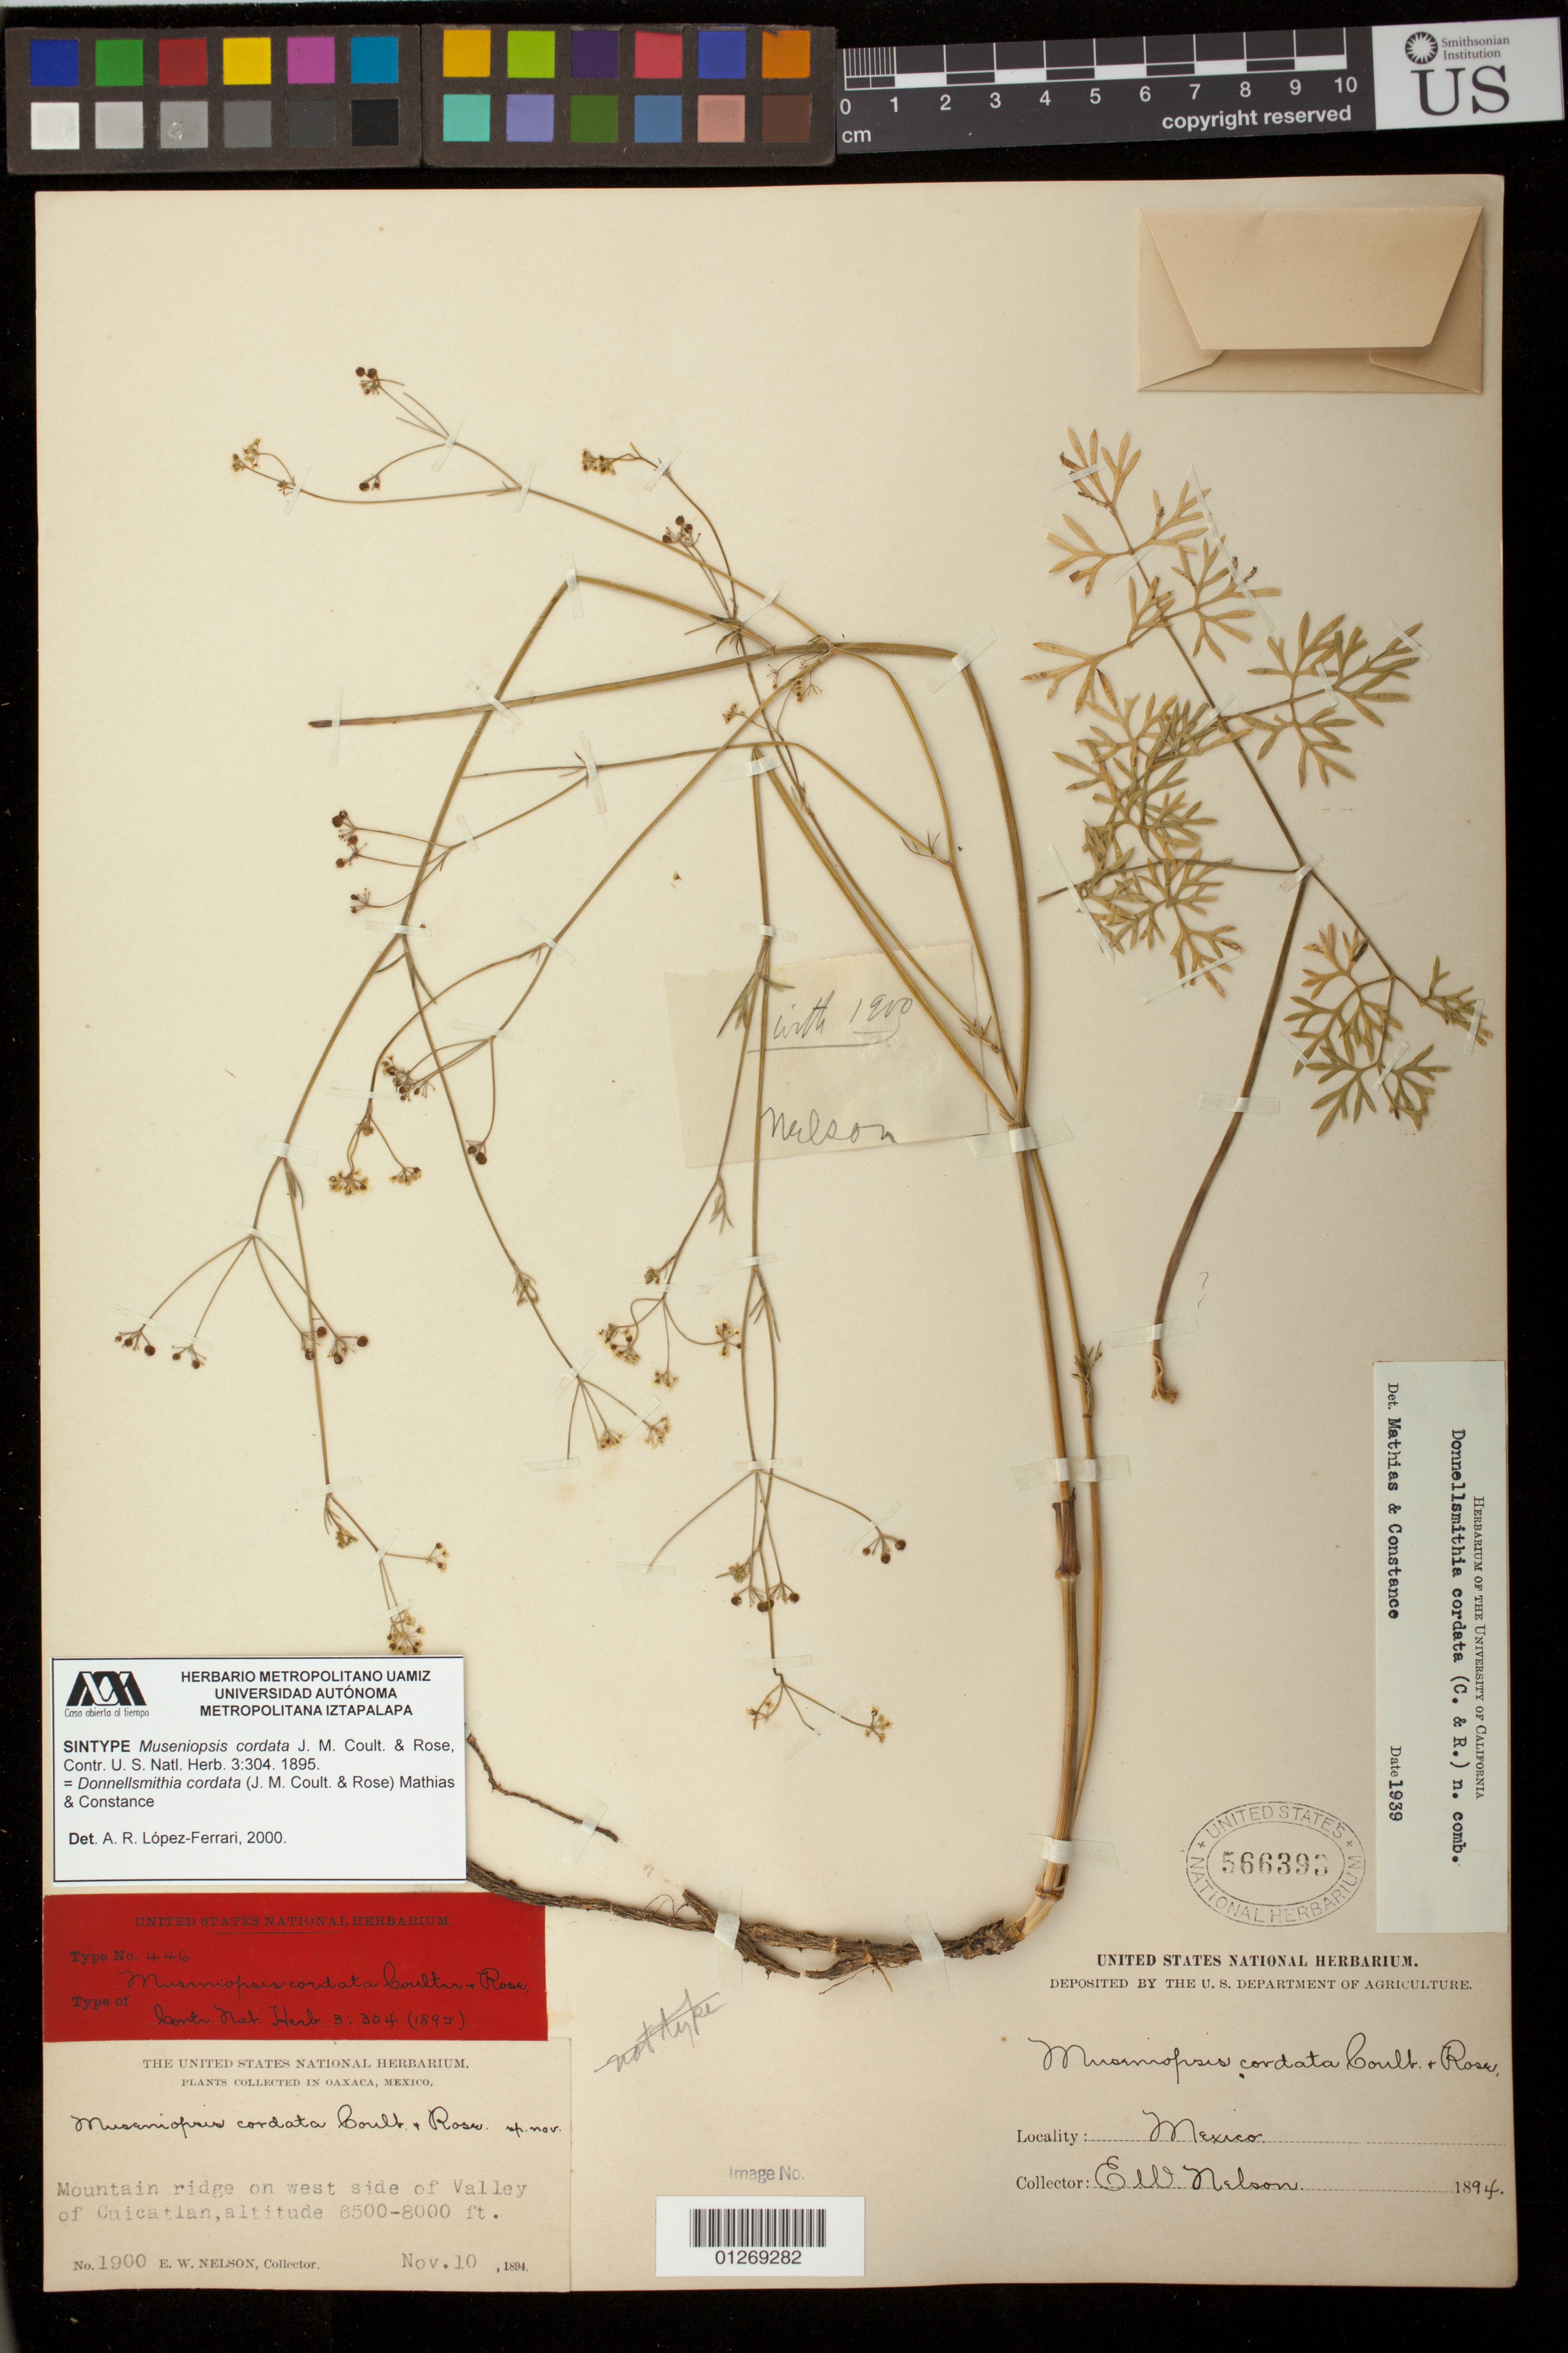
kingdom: Plantae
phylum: Tracheophyta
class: Magnoliopsida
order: Apiales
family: Apiaceae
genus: Museniopsis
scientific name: Museniopsis cordata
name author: J.M. Coult. & Rose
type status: Syntype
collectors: E. W. Nelson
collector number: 1900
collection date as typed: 10 Nov 1894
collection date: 1894-11-10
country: Mexico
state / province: Oaxaca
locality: Mountain ridge on west side of Valley of Cuicatlan.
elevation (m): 1981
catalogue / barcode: US 566393